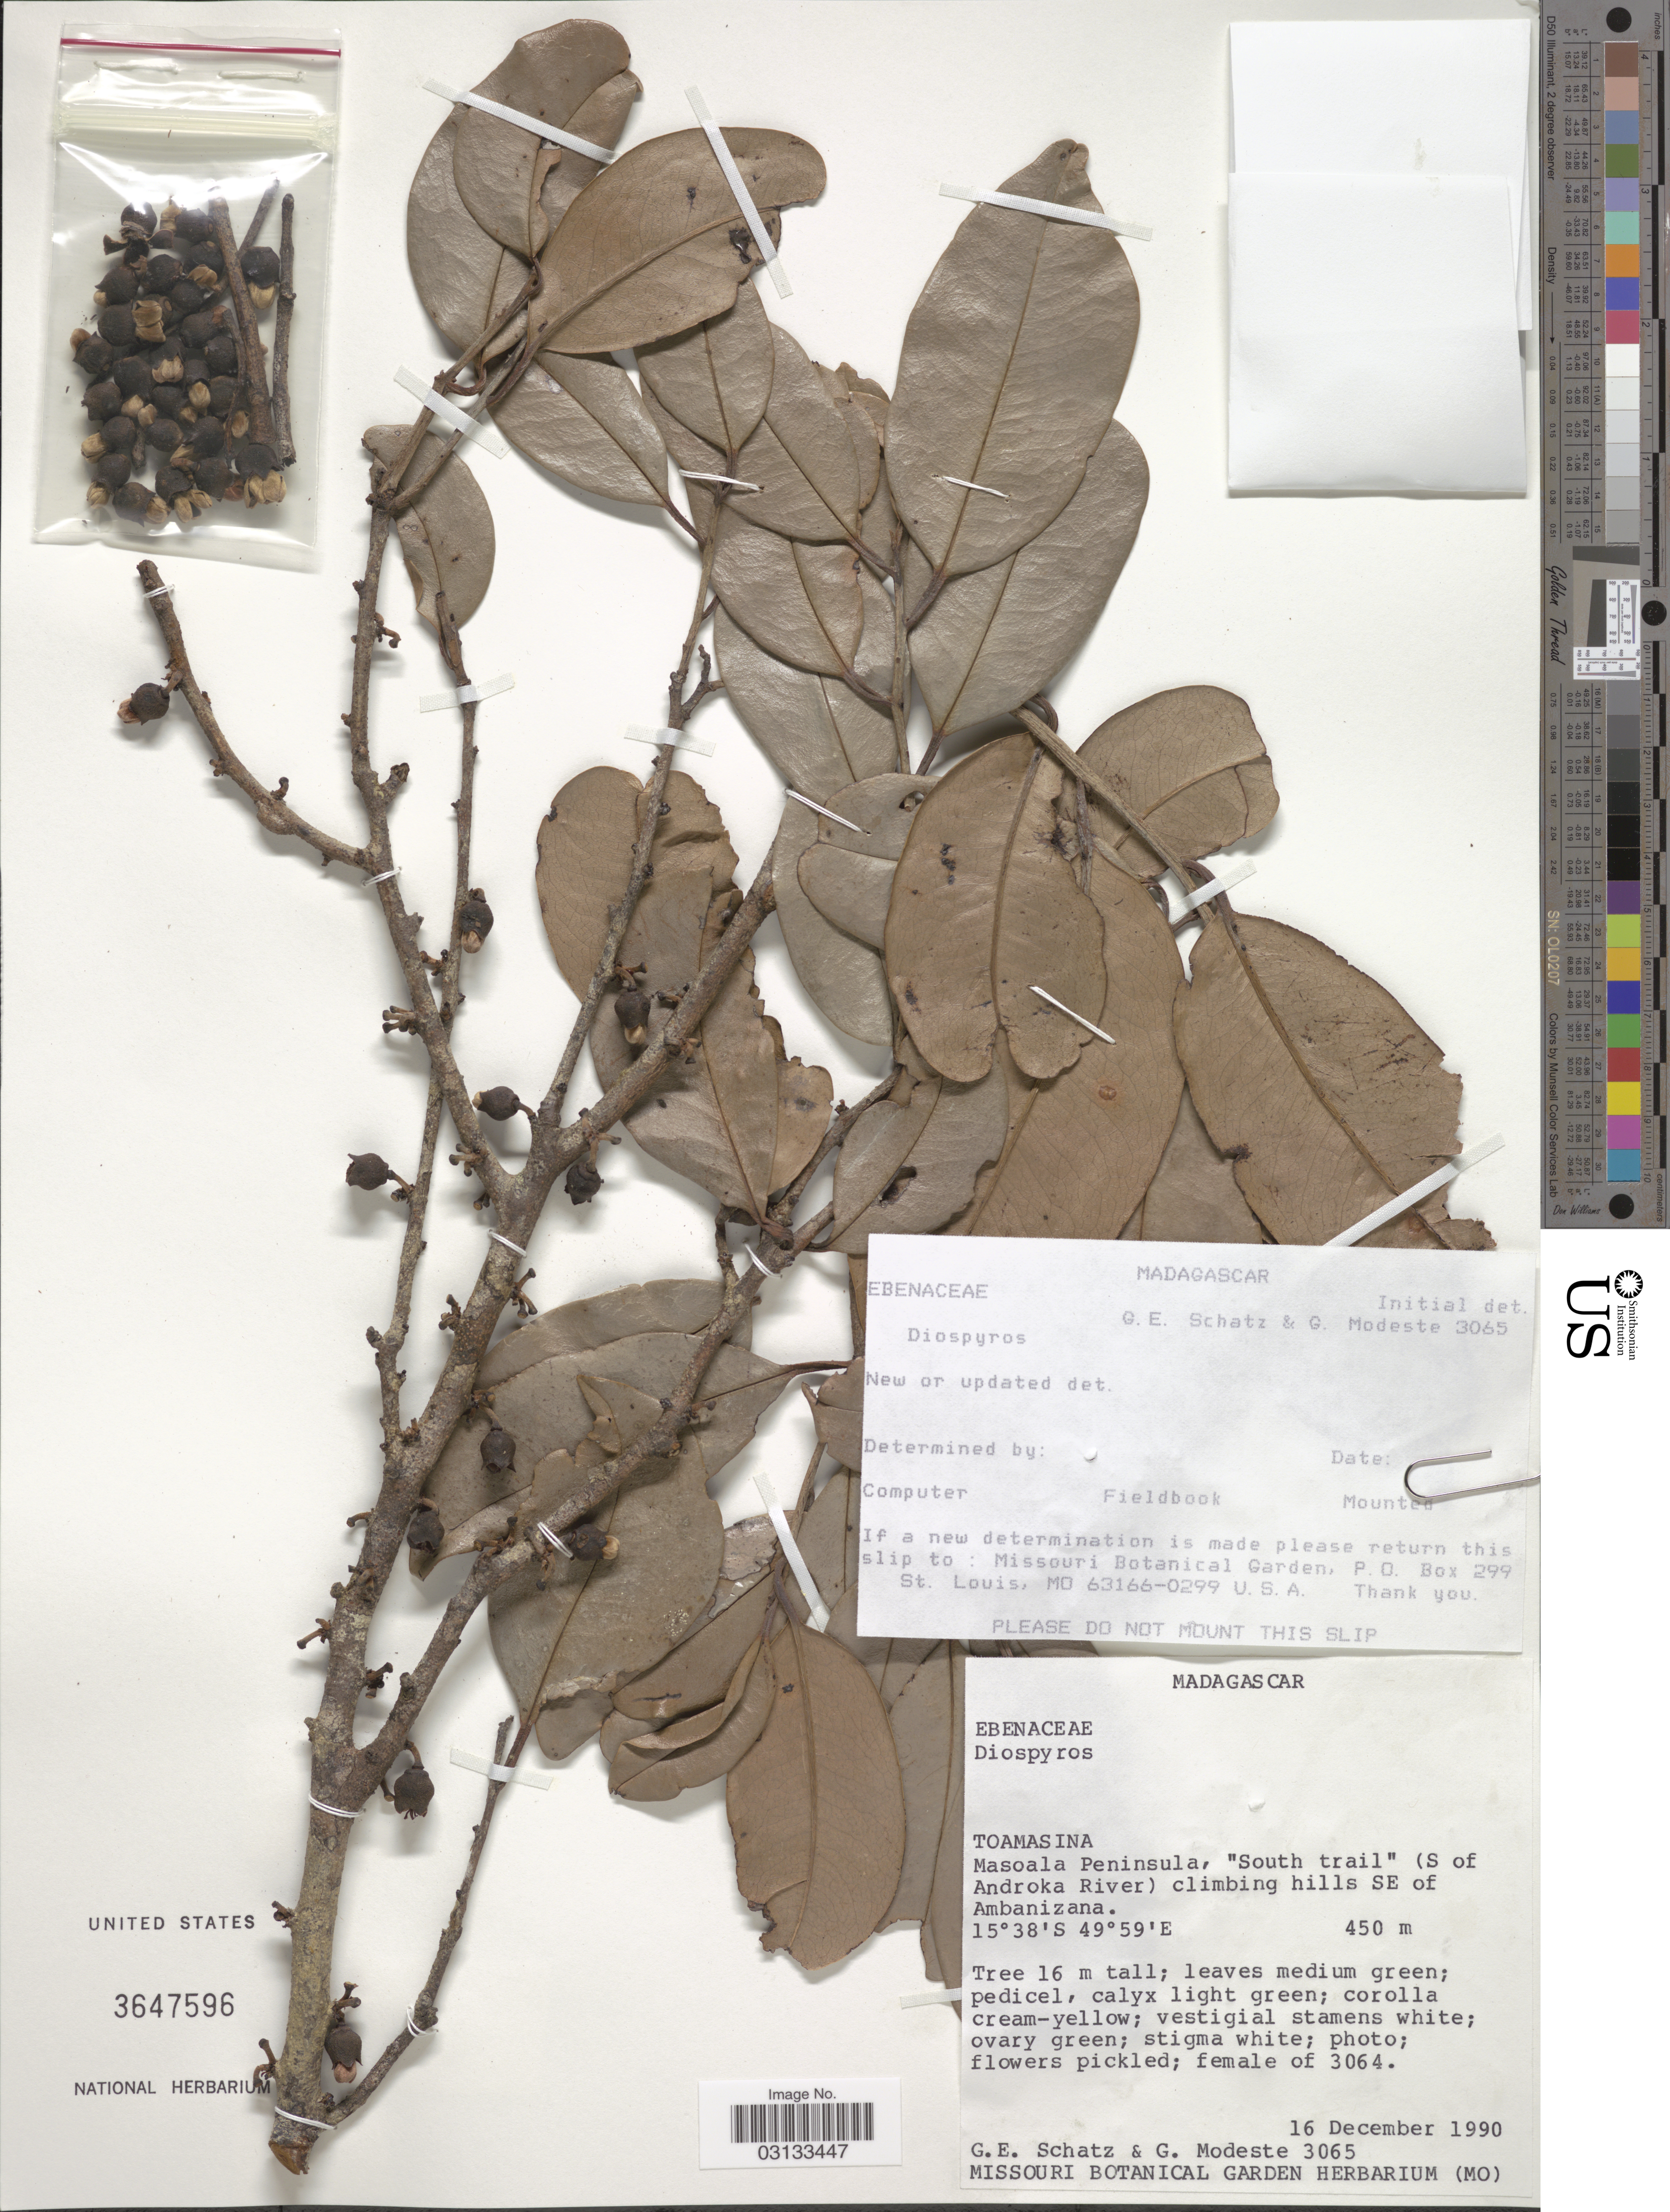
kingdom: Plantae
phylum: Tracheophyta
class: Magnoliopsida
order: Ericales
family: Ebenaceae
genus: Diospyros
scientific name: Diospyros sp.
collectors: G. Schatz & G. Modeste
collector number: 3065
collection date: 1990-12-16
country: Madagascar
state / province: Analanjirofo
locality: Masoala Peninsula, "South trail" (S of Androka River) climbing hills SE of Ambanizana.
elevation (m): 450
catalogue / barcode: US 3647596